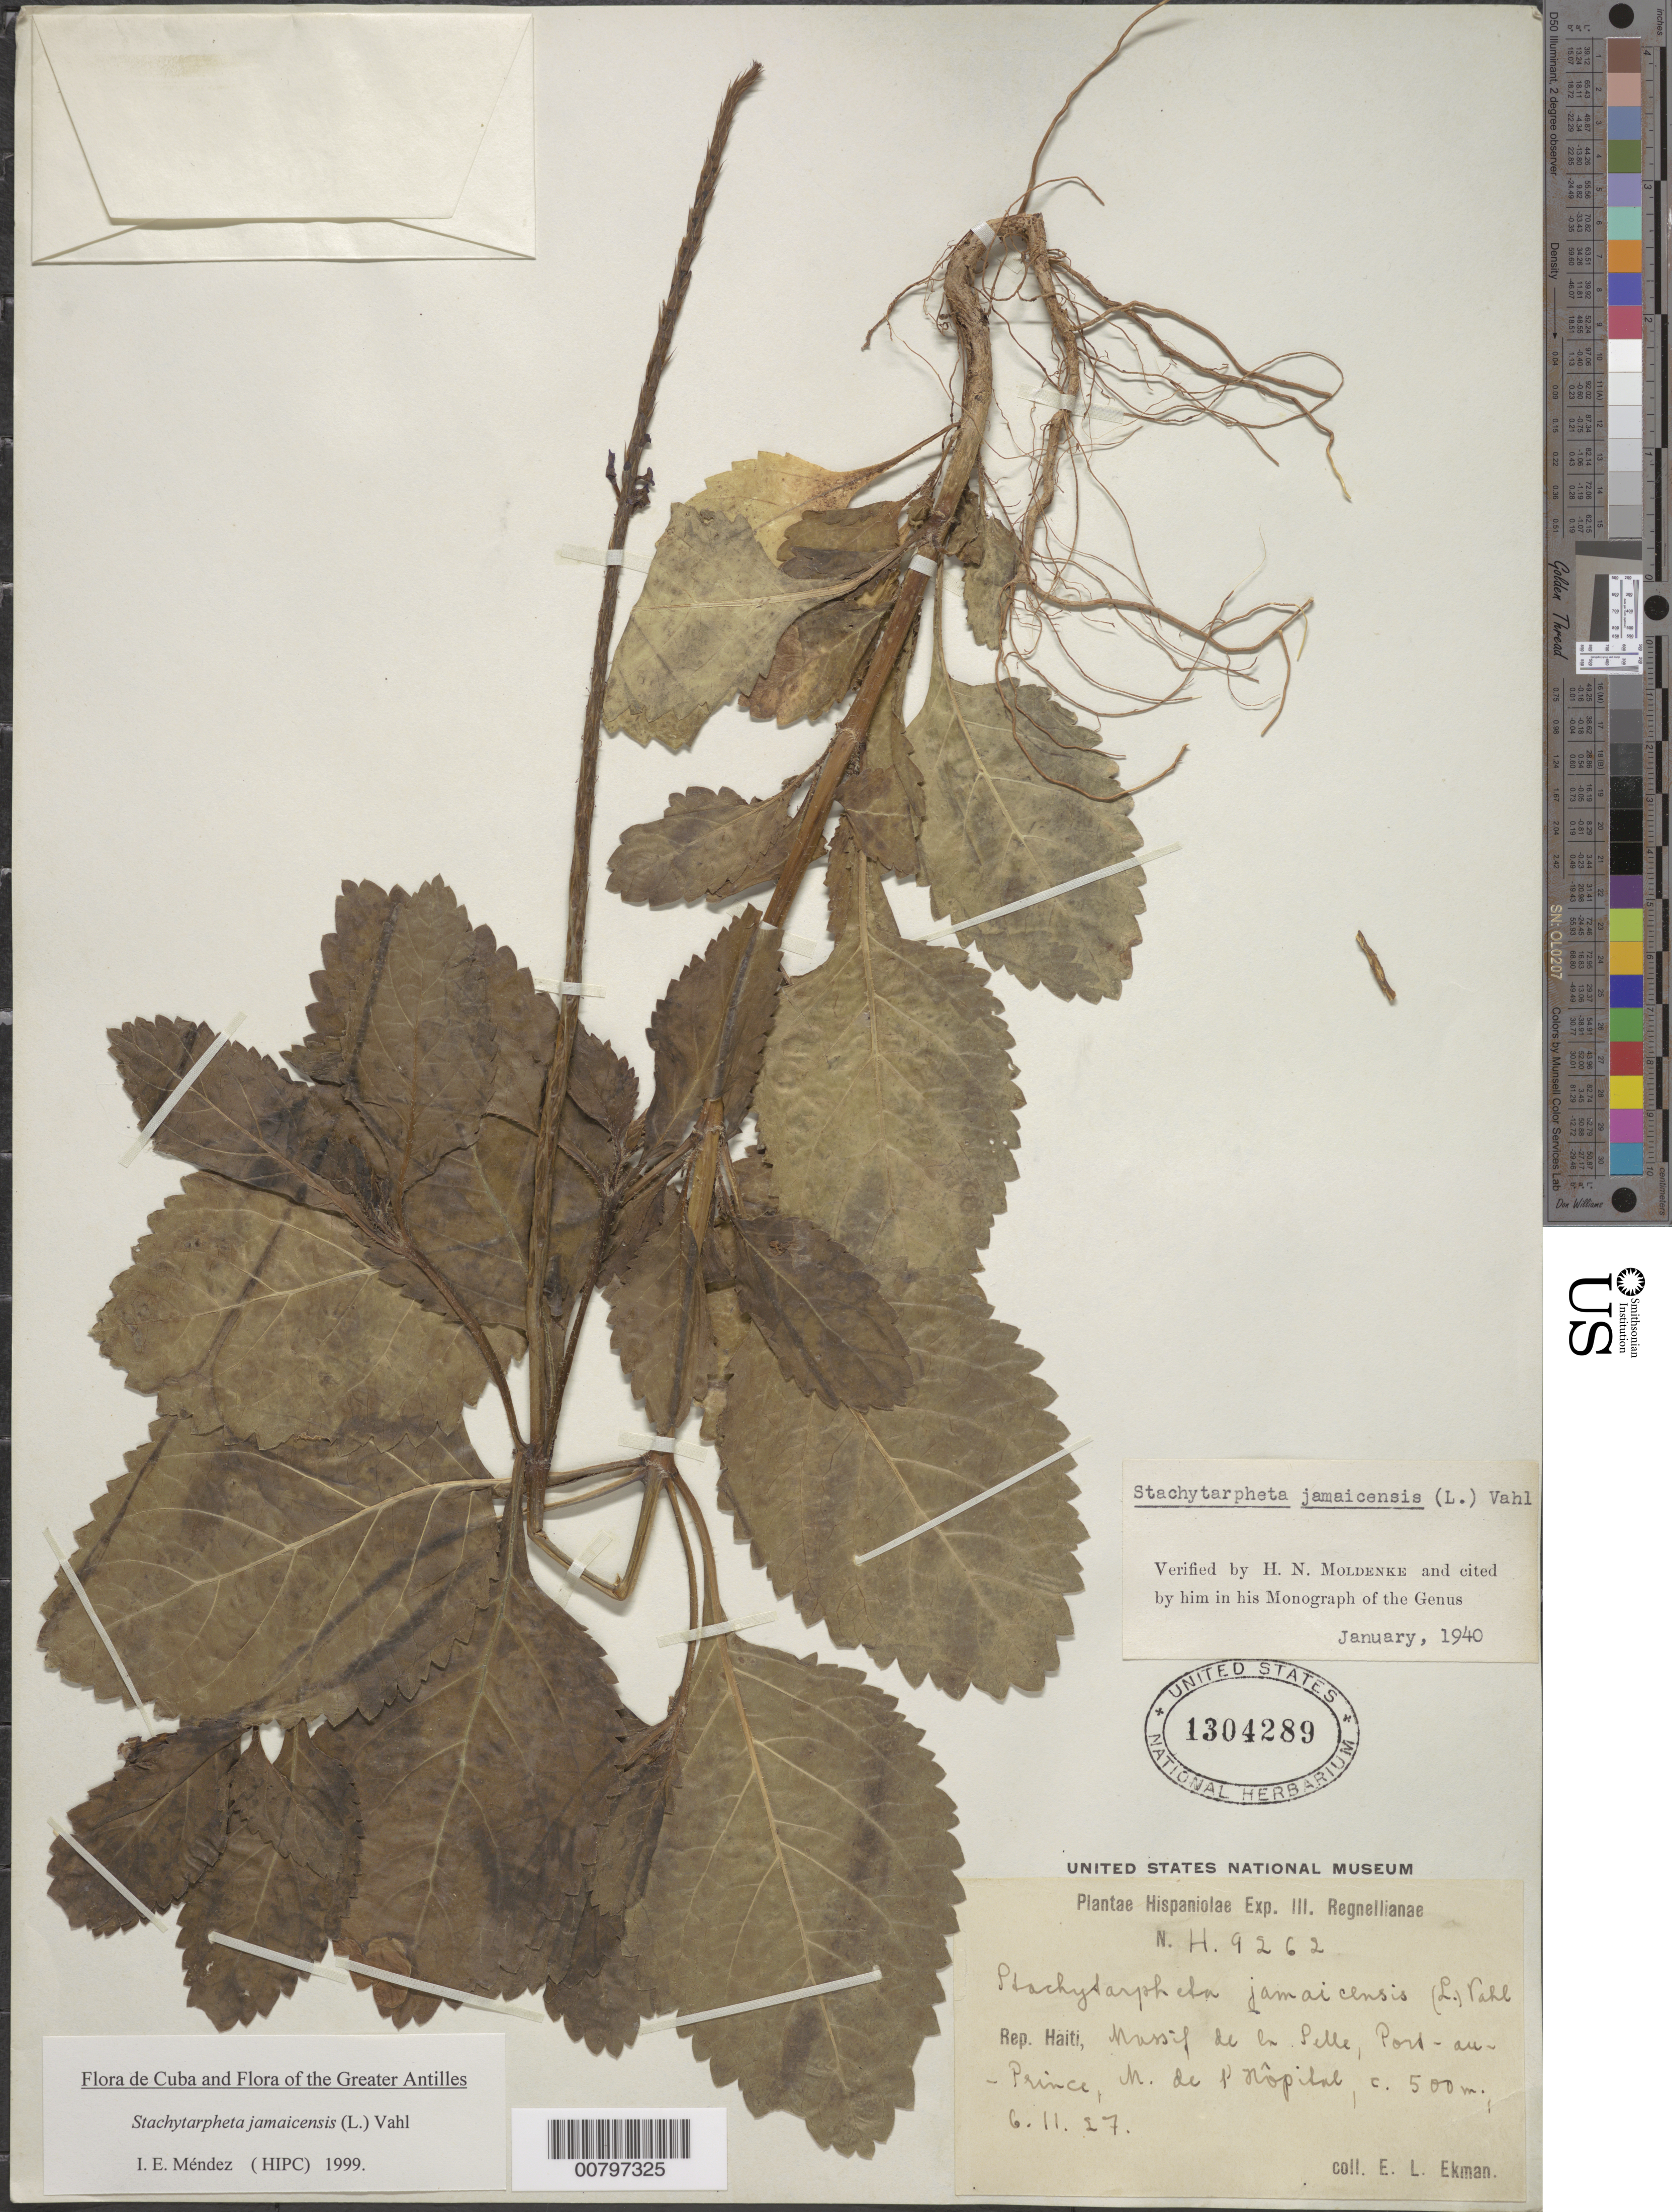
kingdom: Plantae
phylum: Tracheophyta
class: Magnoliopsida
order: Lamiales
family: Verbenaceae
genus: Stachytarpheta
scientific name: Stachytarpheta jamaicensis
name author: (L.) Vahl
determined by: Méndez, Isidro E., (HIPC)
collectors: E. L. Ekman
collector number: H 9262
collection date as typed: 06 Nov 1927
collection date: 1927-11-06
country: Haiti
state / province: Ouest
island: Hispaniola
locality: Massif de la Selle, Port-au-Prince, M. de l'Hôpital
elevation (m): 500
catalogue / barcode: US 1304289